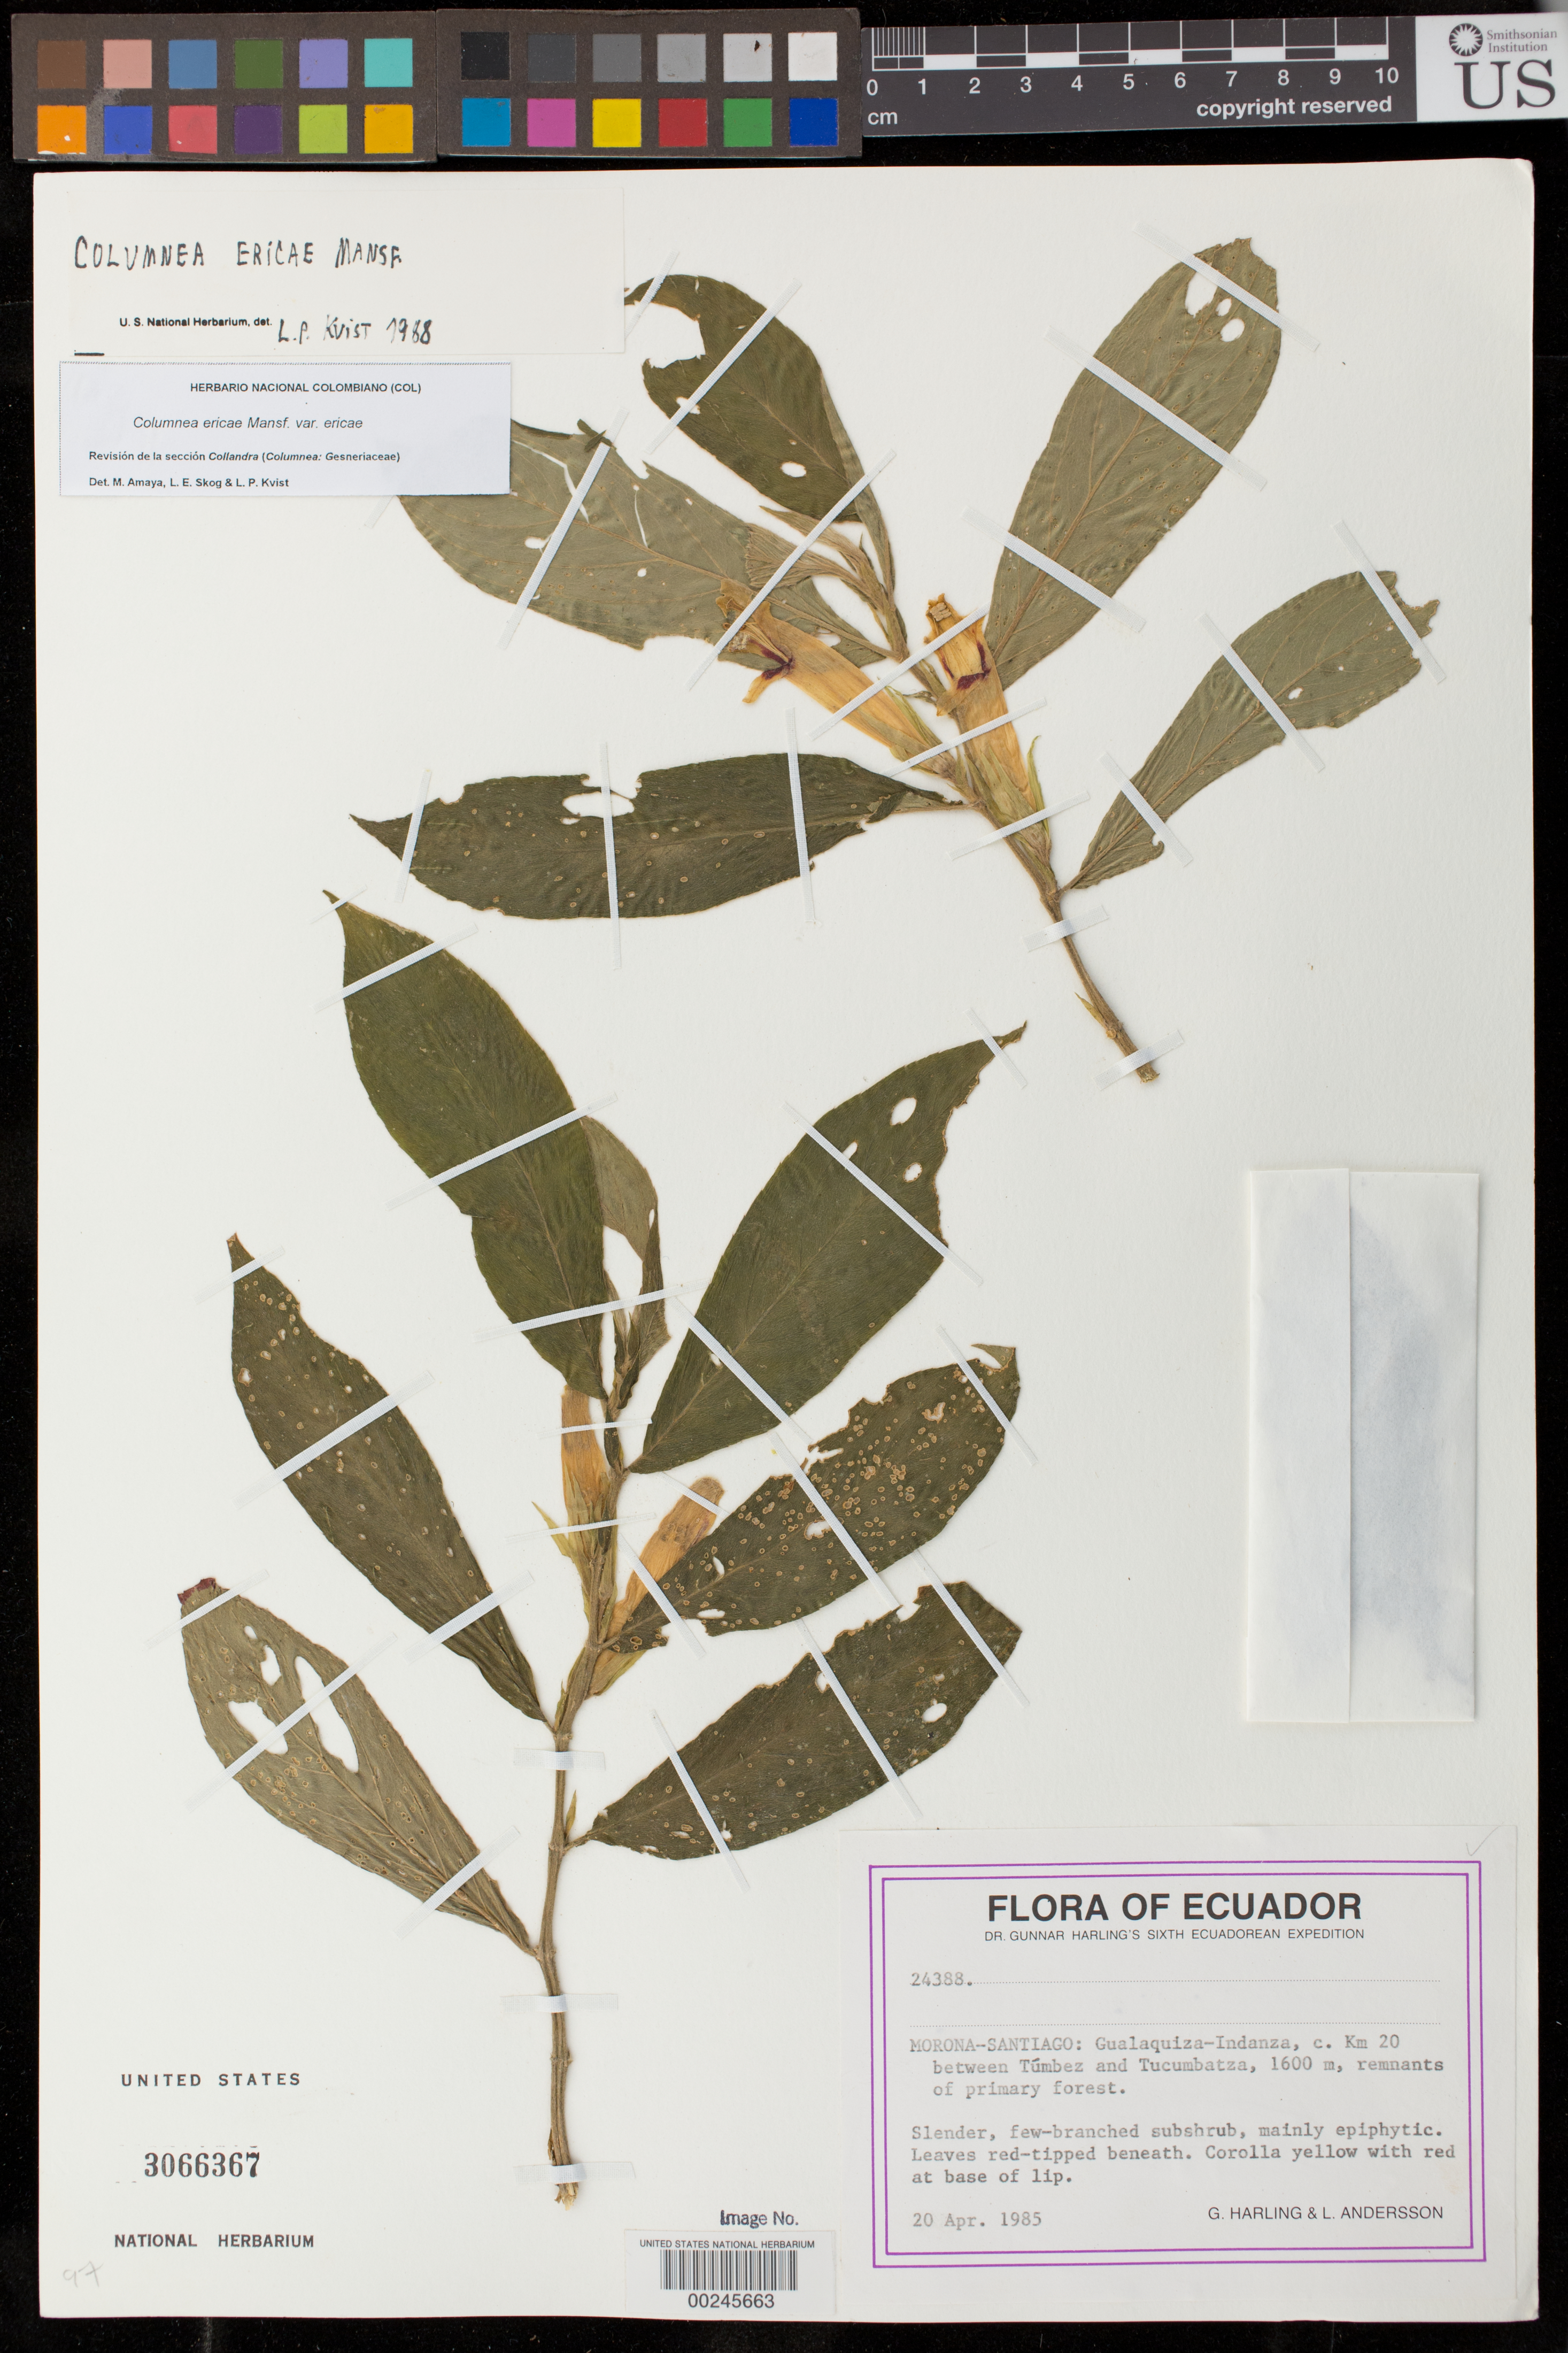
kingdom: Plantae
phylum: Tracheophyta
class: Magnoliopsida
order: Lamiales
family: Gesneriaceae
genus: Columnea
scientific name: Columnea ericae var. ericae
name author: Mansf.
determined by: Amaya-Márquez, M.; Skog, Laurence E.; Kvist, L. P.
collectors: G. Harling & L. Andersson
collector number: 24388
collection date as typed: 20 Apr 1985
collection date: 1985-04-20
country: Ecuador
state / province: Morona-Santiago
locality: Gualaquiza - Indanza, c. Km 20 between Túmbez and Tucumbatza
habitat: Remnants of primary forest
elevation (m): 1600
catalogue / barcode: US 3066367